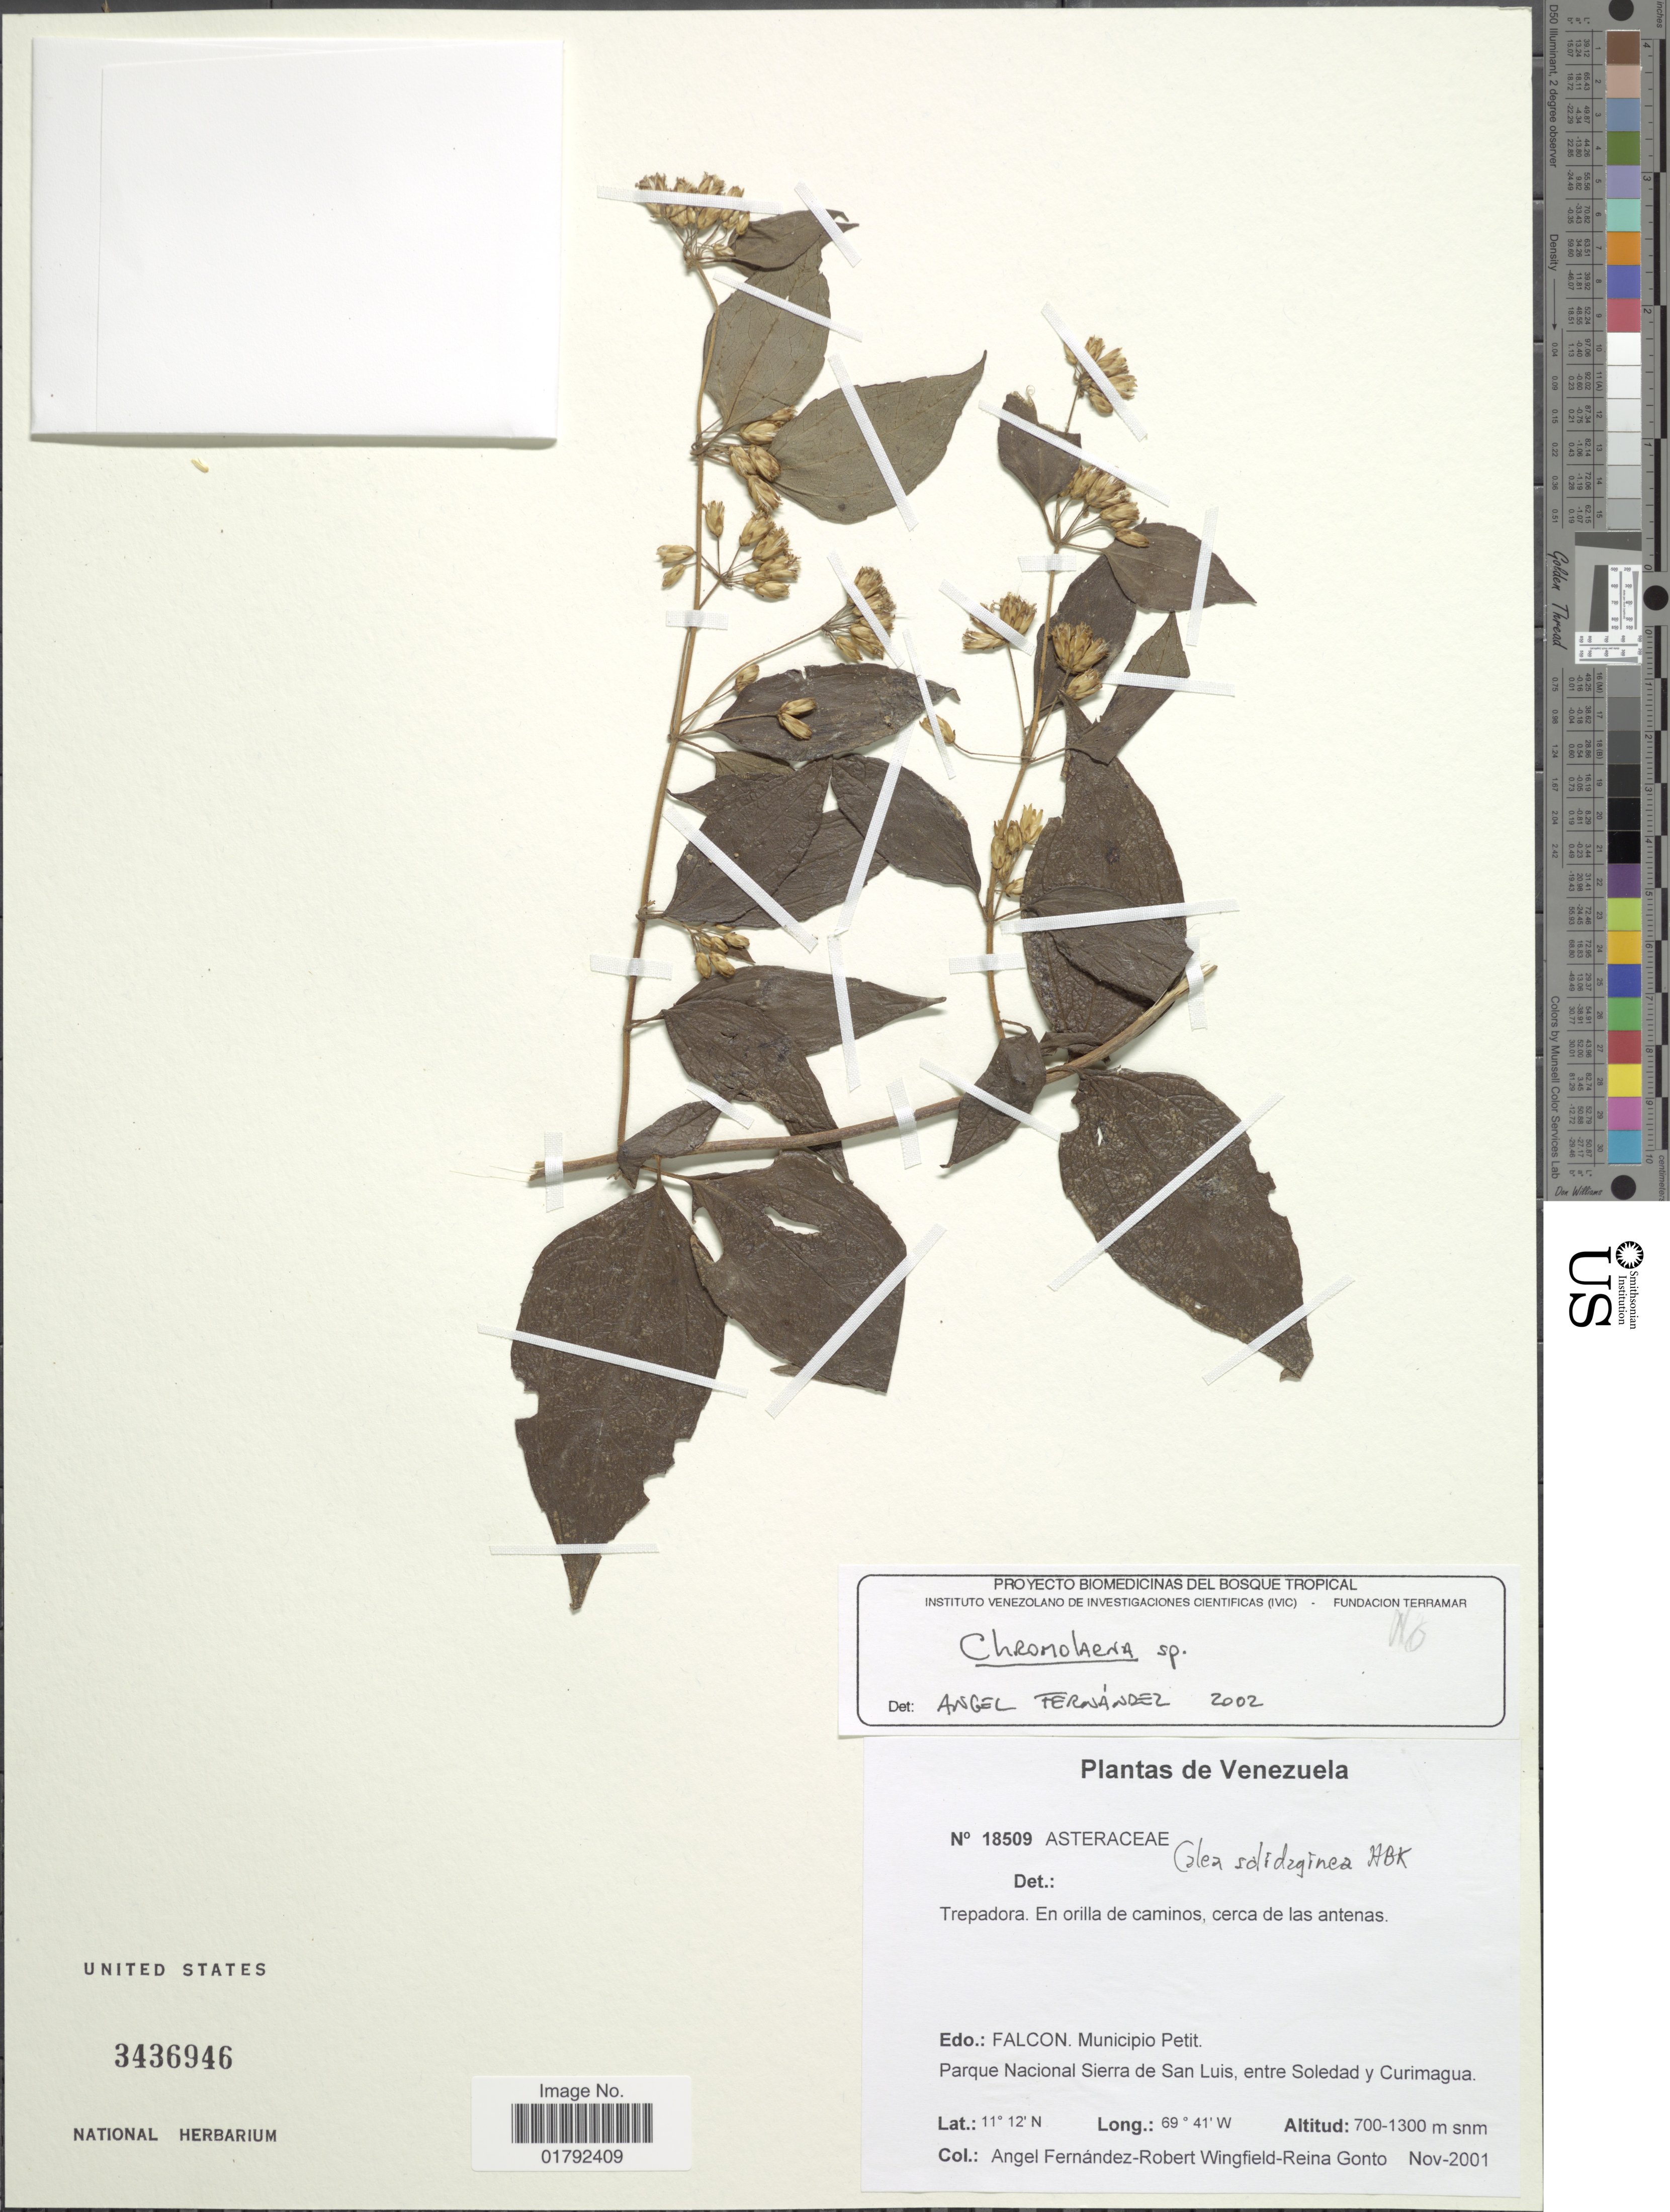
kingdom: Plantae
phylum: Tracheophyta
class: Magnoliopsida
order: Asterales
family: Asteraceae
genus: Calea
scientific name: Calea solidaginea subsp. deltophylla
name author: (R.S. Cowan) Pruski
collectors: Á. Fernández, R. C. Wingfield & R. Gonto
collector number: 18509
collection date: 2001-11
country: Venezuela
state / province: Falcón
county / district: Petit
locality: Municipio Petit, Parque Nacional Sierra de San Luis, entre Soledad y Curimagua.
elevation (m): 700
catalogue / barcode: US 3436946